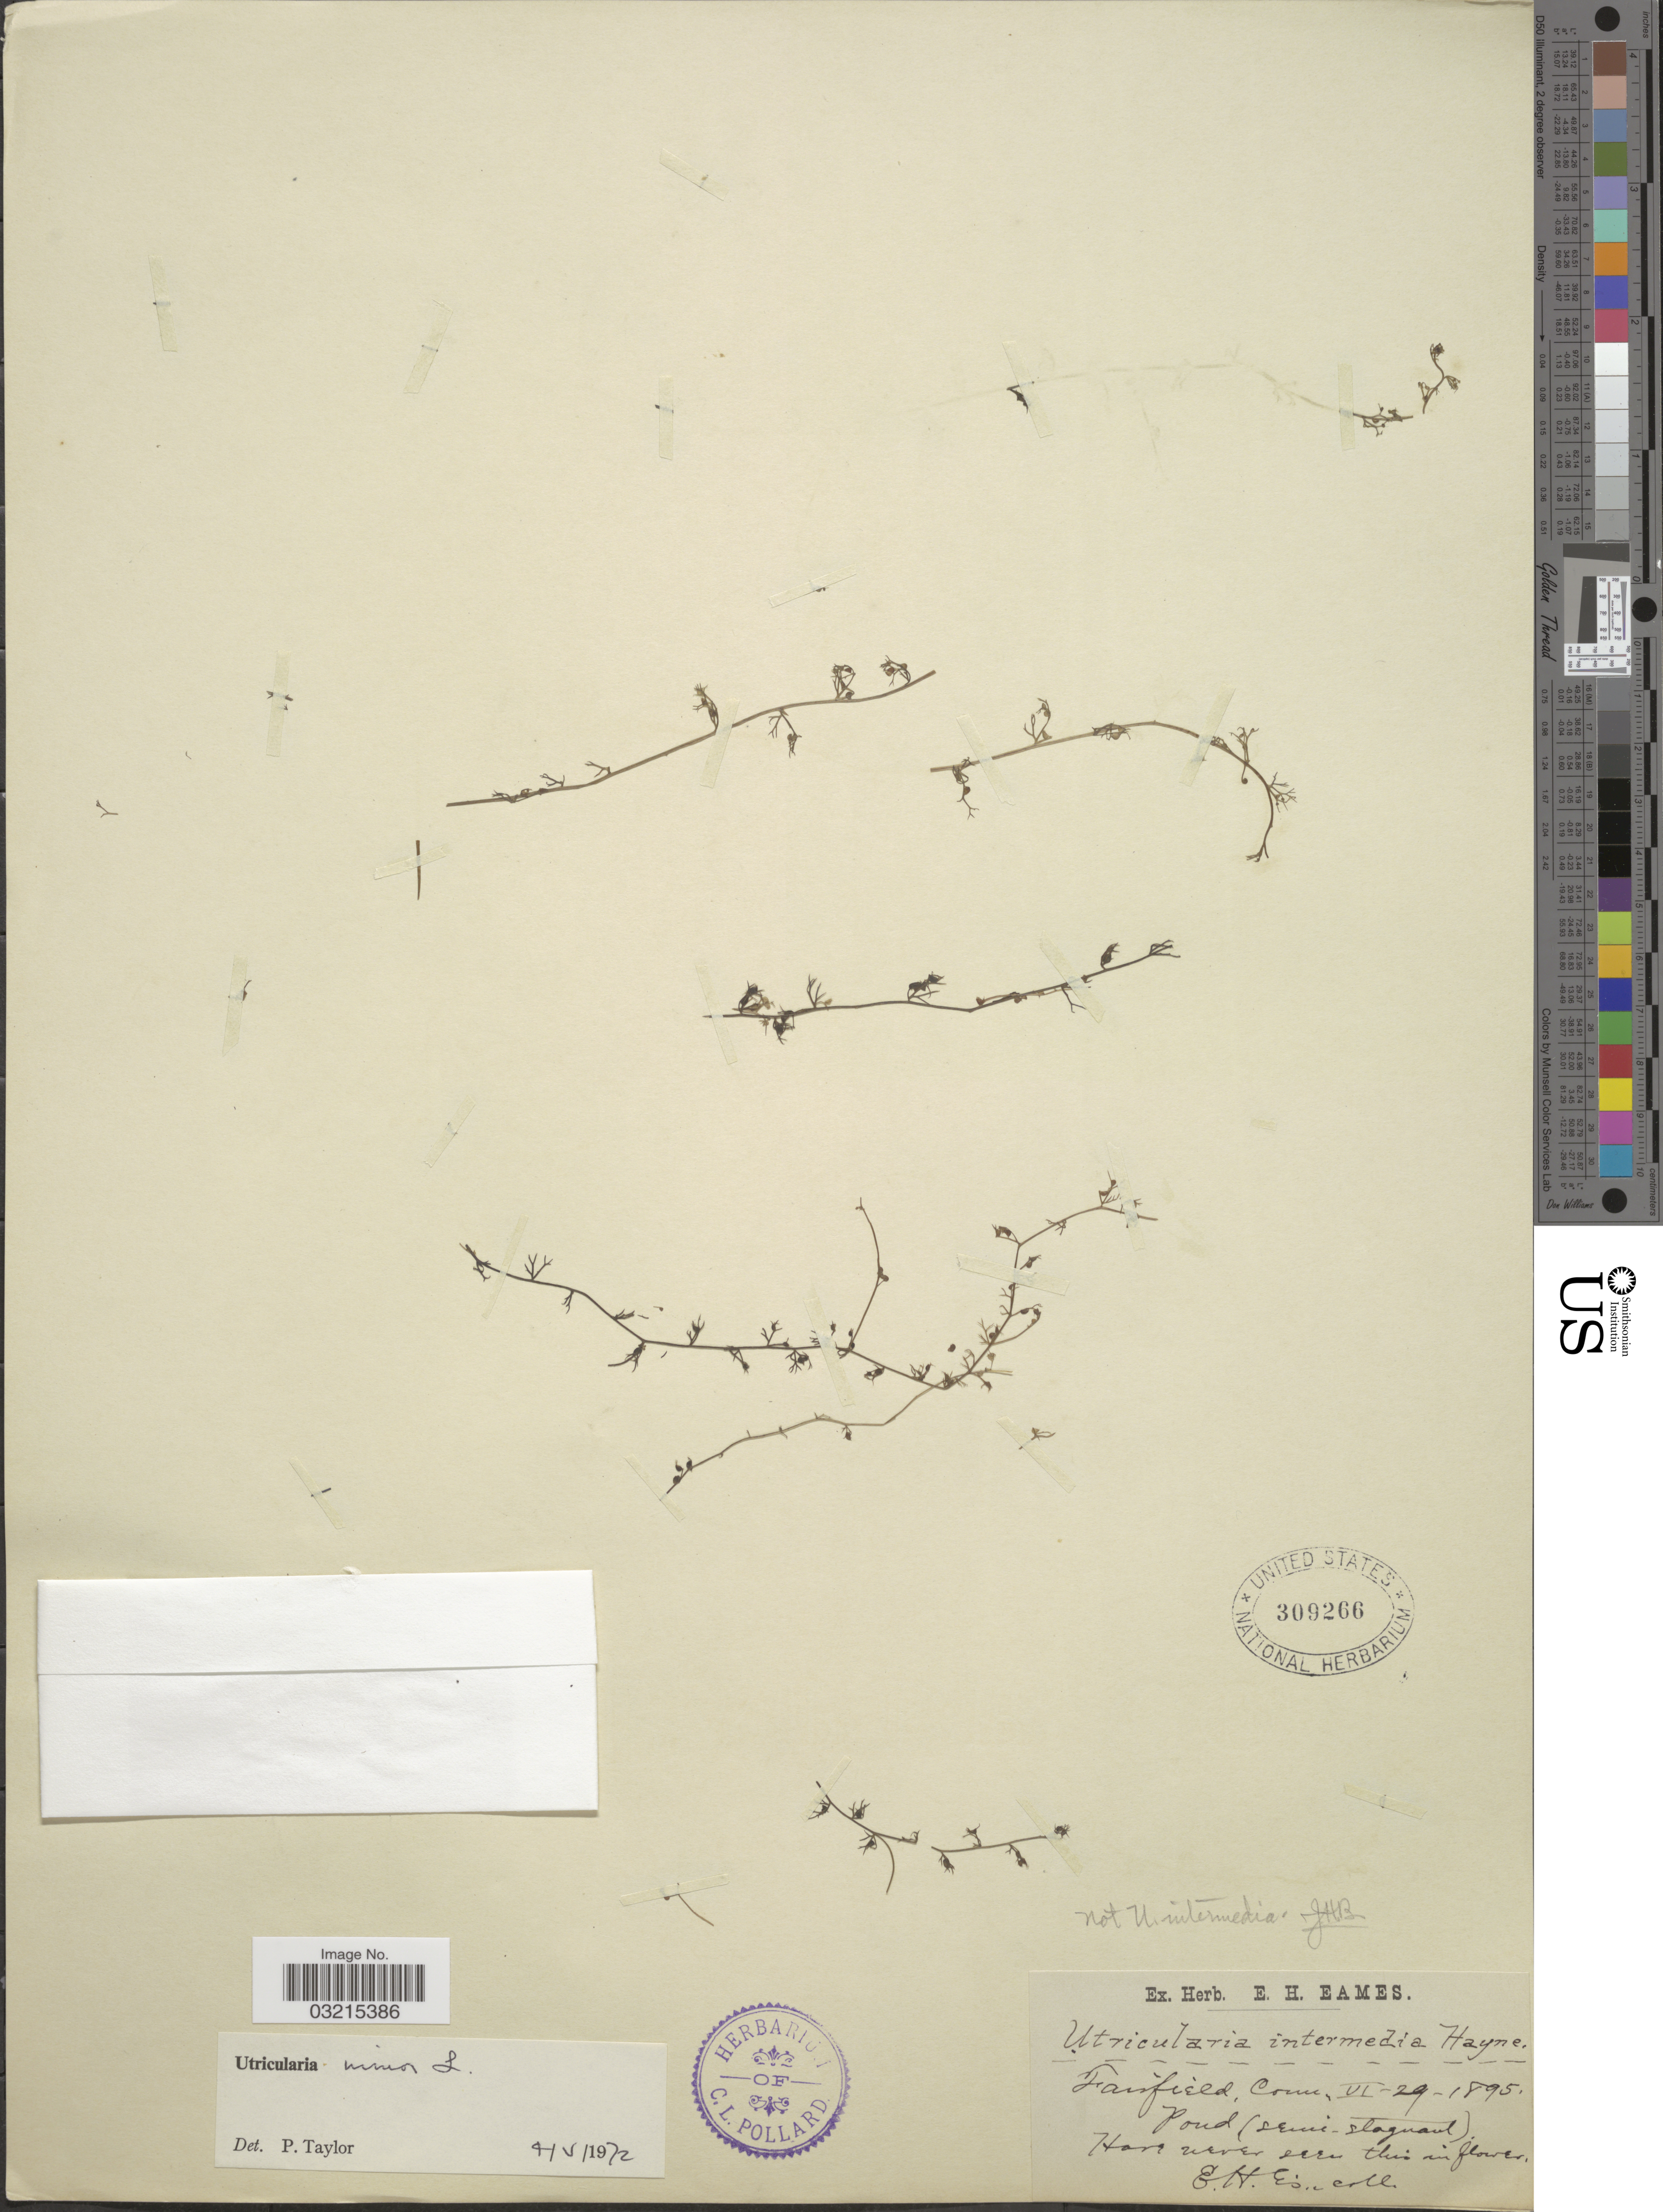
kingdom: Plantae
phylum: Tracheophyta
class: Magnoliopsida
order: Lamiales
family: Lentibulariaceae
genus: Utricularia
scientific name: Utricularia minor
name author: L.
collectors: E. H. Eames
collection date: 1895-06-29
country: United States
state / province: Connecticut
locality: Fairfield, Conn, Pond (semi-stagnant).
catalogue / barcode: US 309266